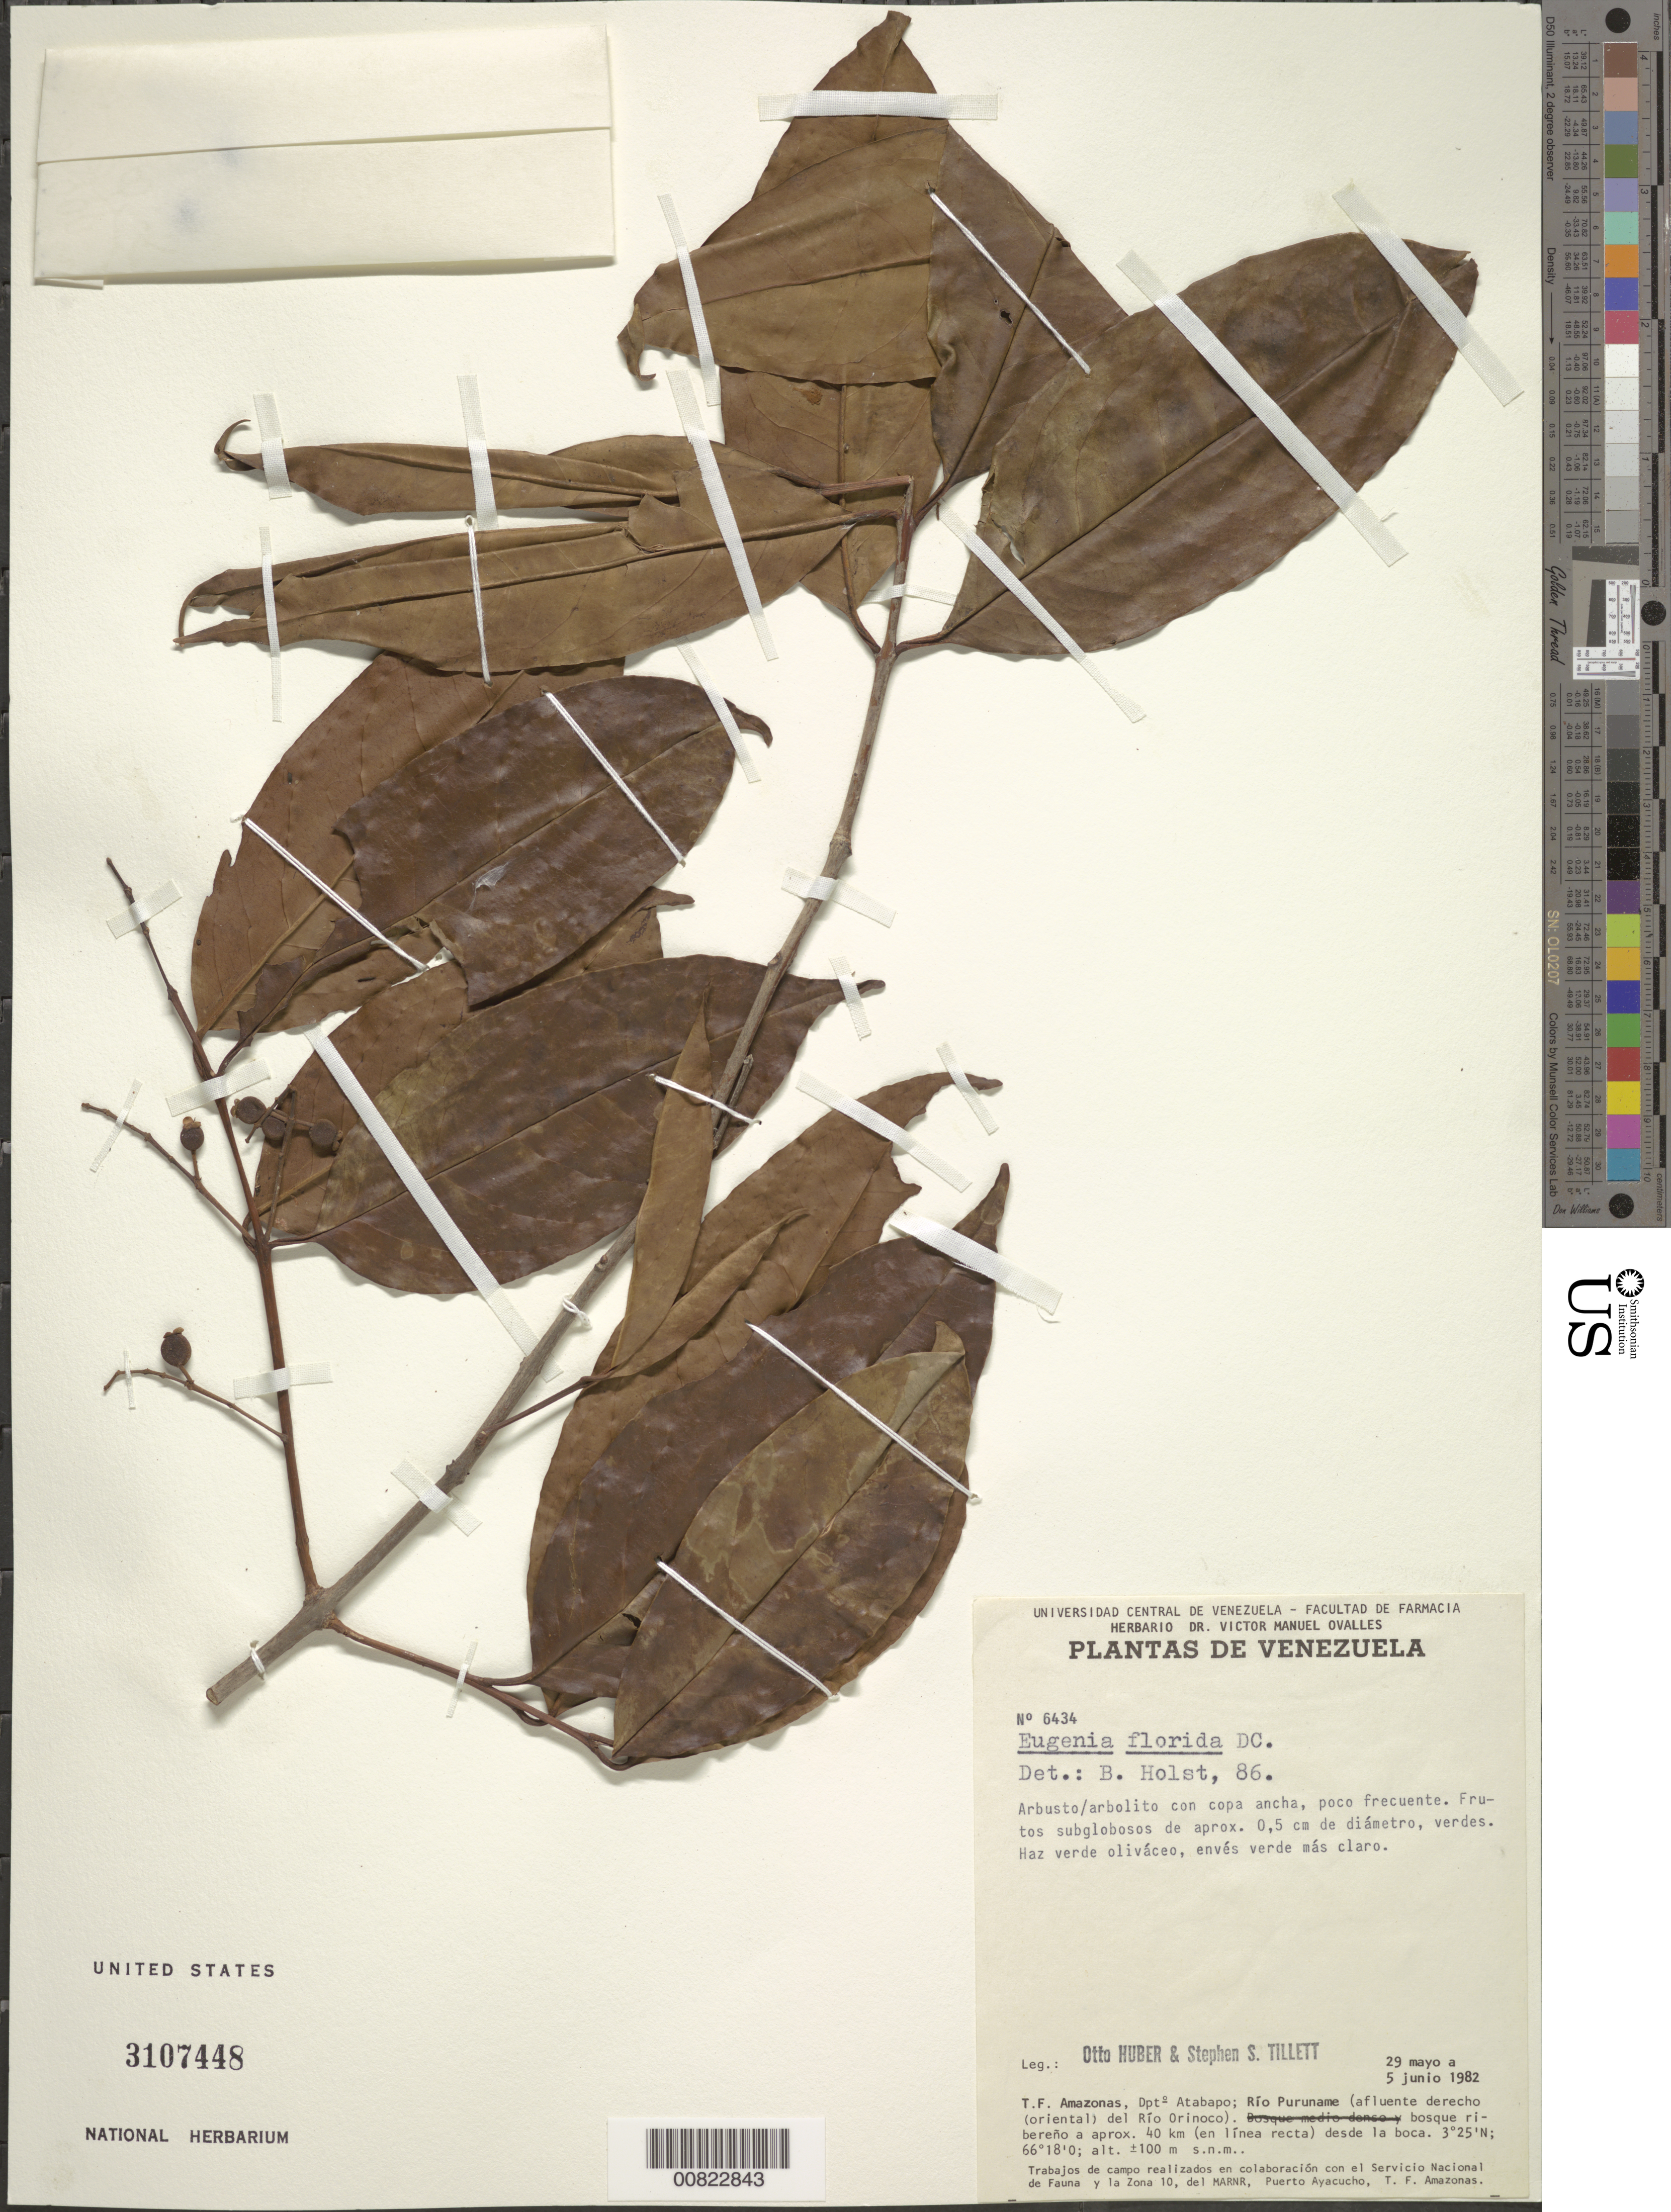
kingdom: Plantae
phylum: Tracheophyta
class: Magnoliopsida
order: Myrtales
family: Myrtaceae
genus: Eugenia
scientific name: Eugenia florida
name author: DC.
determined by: Holst, Bruce K.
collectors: O. Huber & S. S. Tillett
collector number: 6434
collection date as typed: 29-May-82 to 5-Jun-82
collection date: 1982-05-29/1982-06-05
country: Venezuela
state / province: Amazonas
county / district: Atabapo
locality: Río Puruname, aprox 40 km (en linea recta) desde la boca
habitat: Bosque ribereño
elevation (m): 100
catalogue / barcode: US 3107448